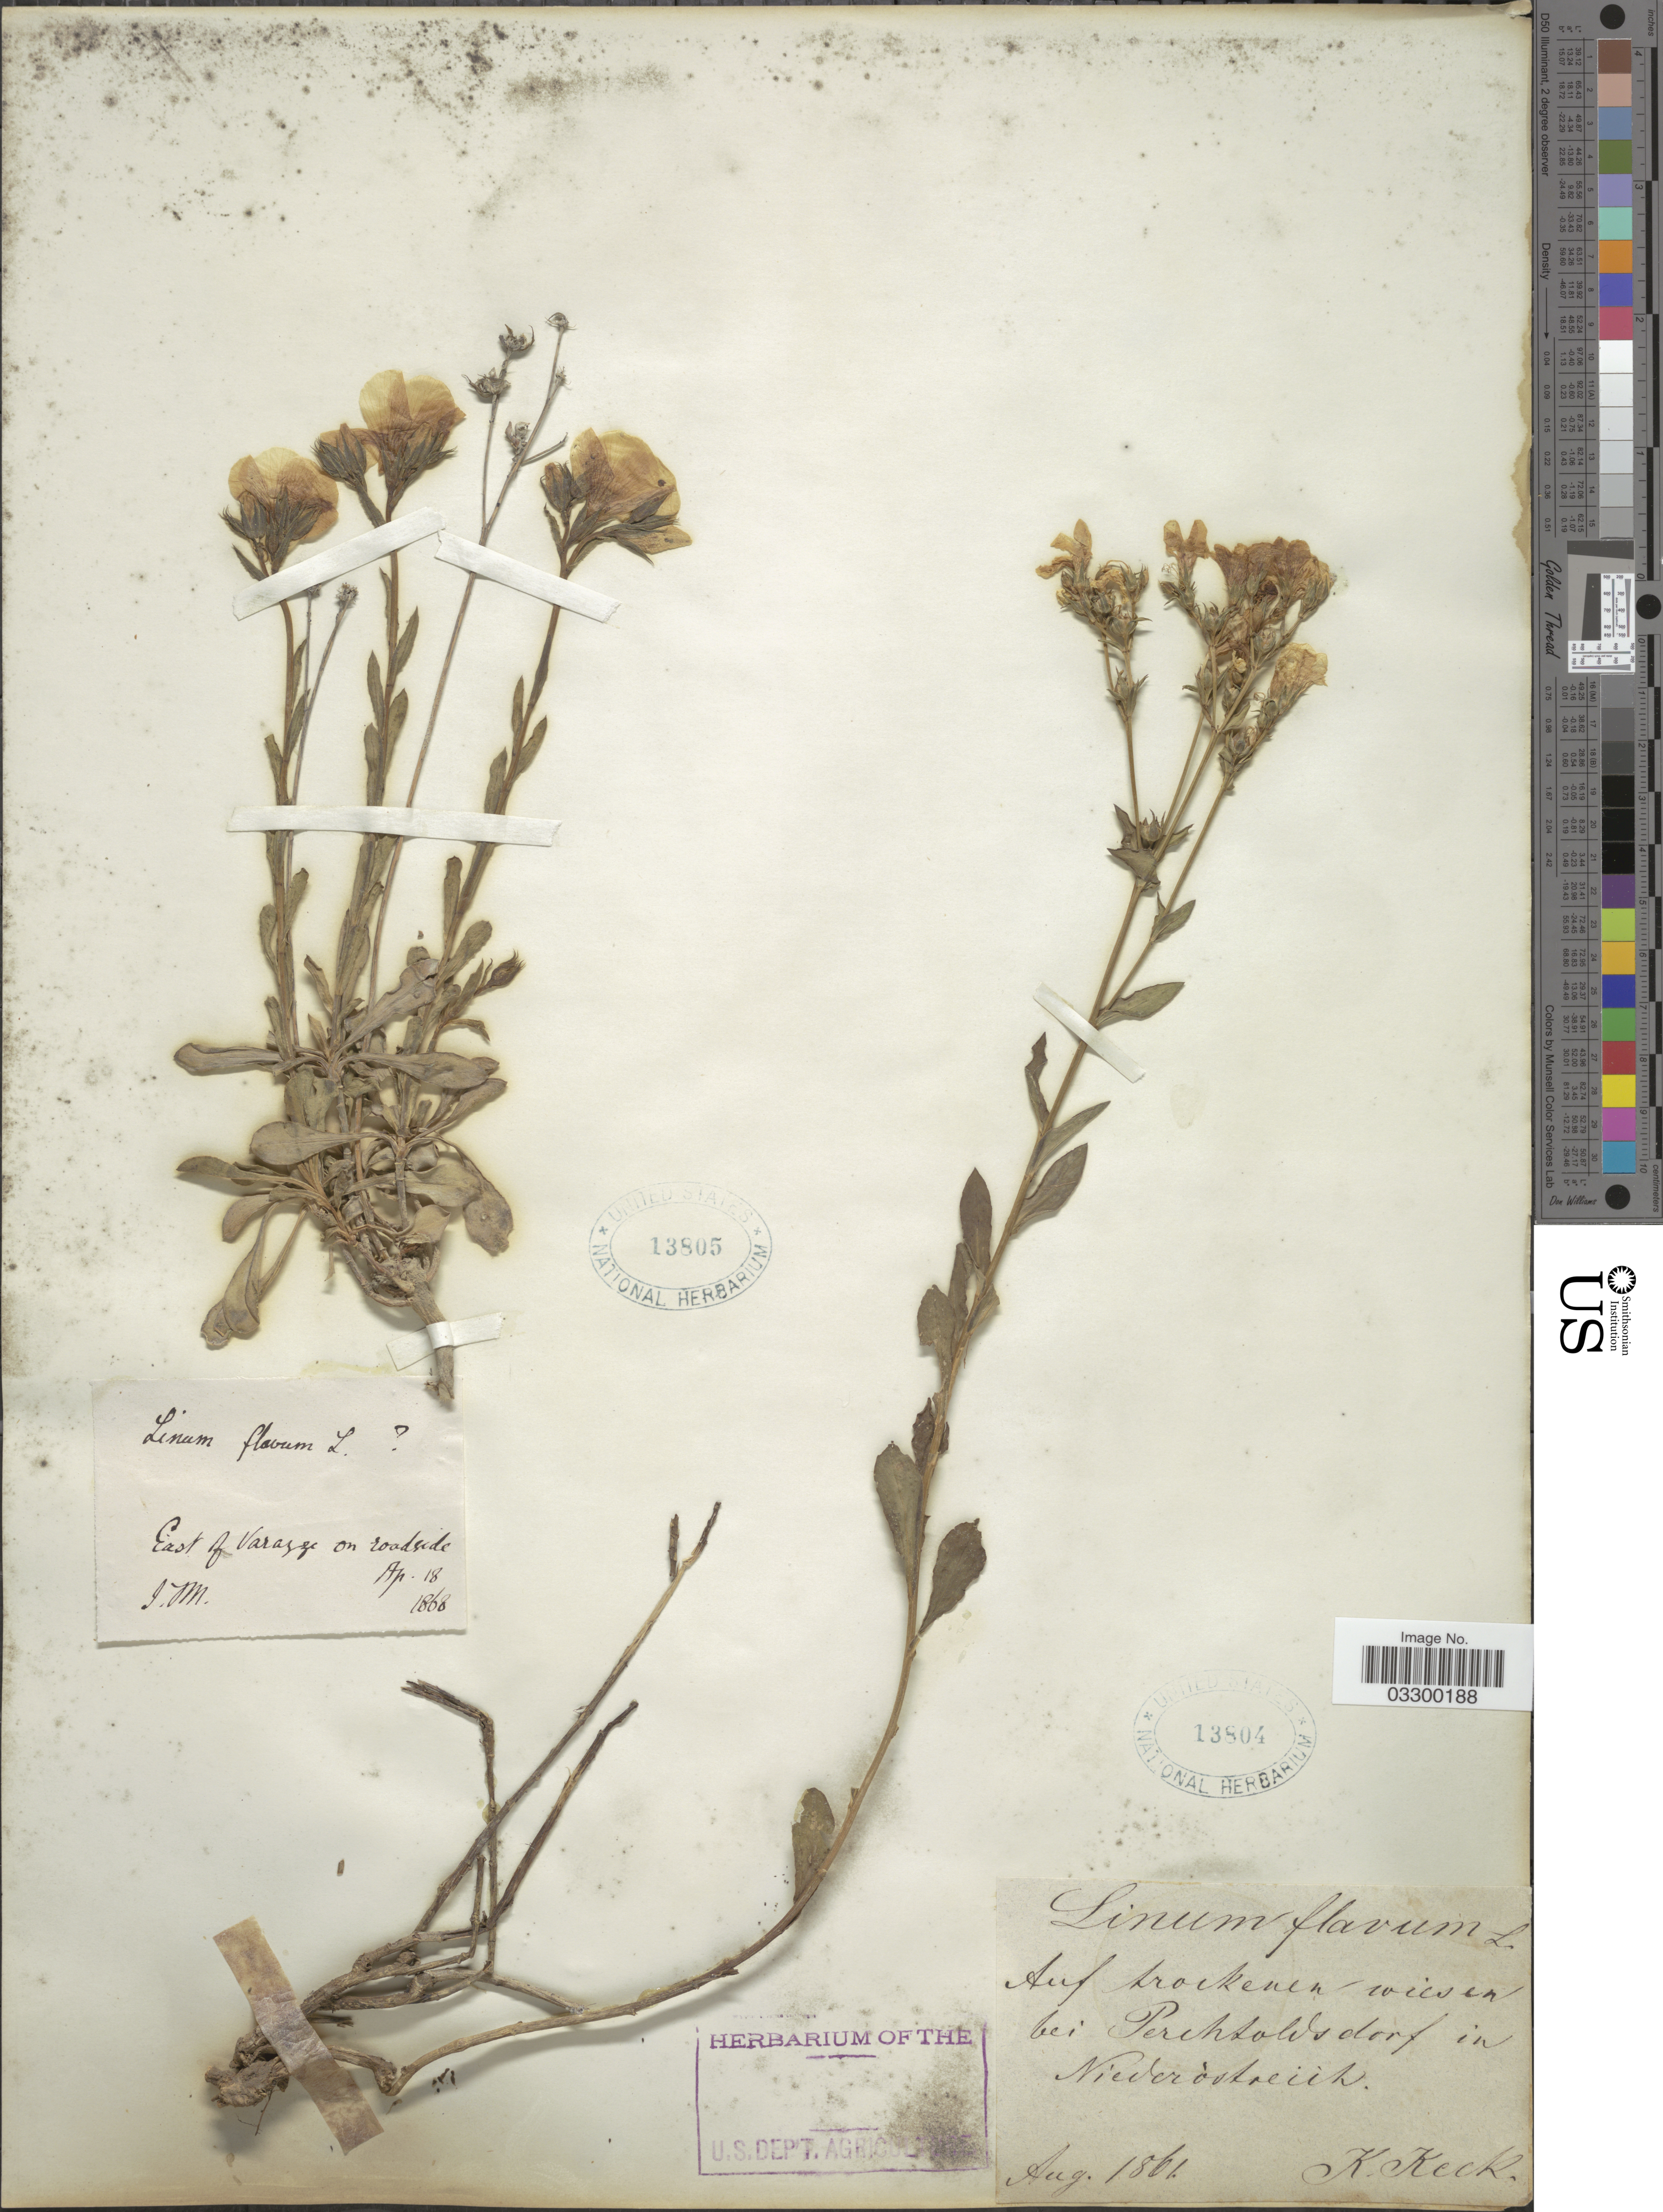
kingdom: Plantae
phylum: Tracheophyta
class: Magnoliopsida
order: Malpighiales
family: Linaceae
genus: Linum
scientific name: Linum flavum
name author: L.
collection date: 1868-04-18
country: Italy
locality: East of Varazze on roadside.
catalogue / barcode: US 13805-2